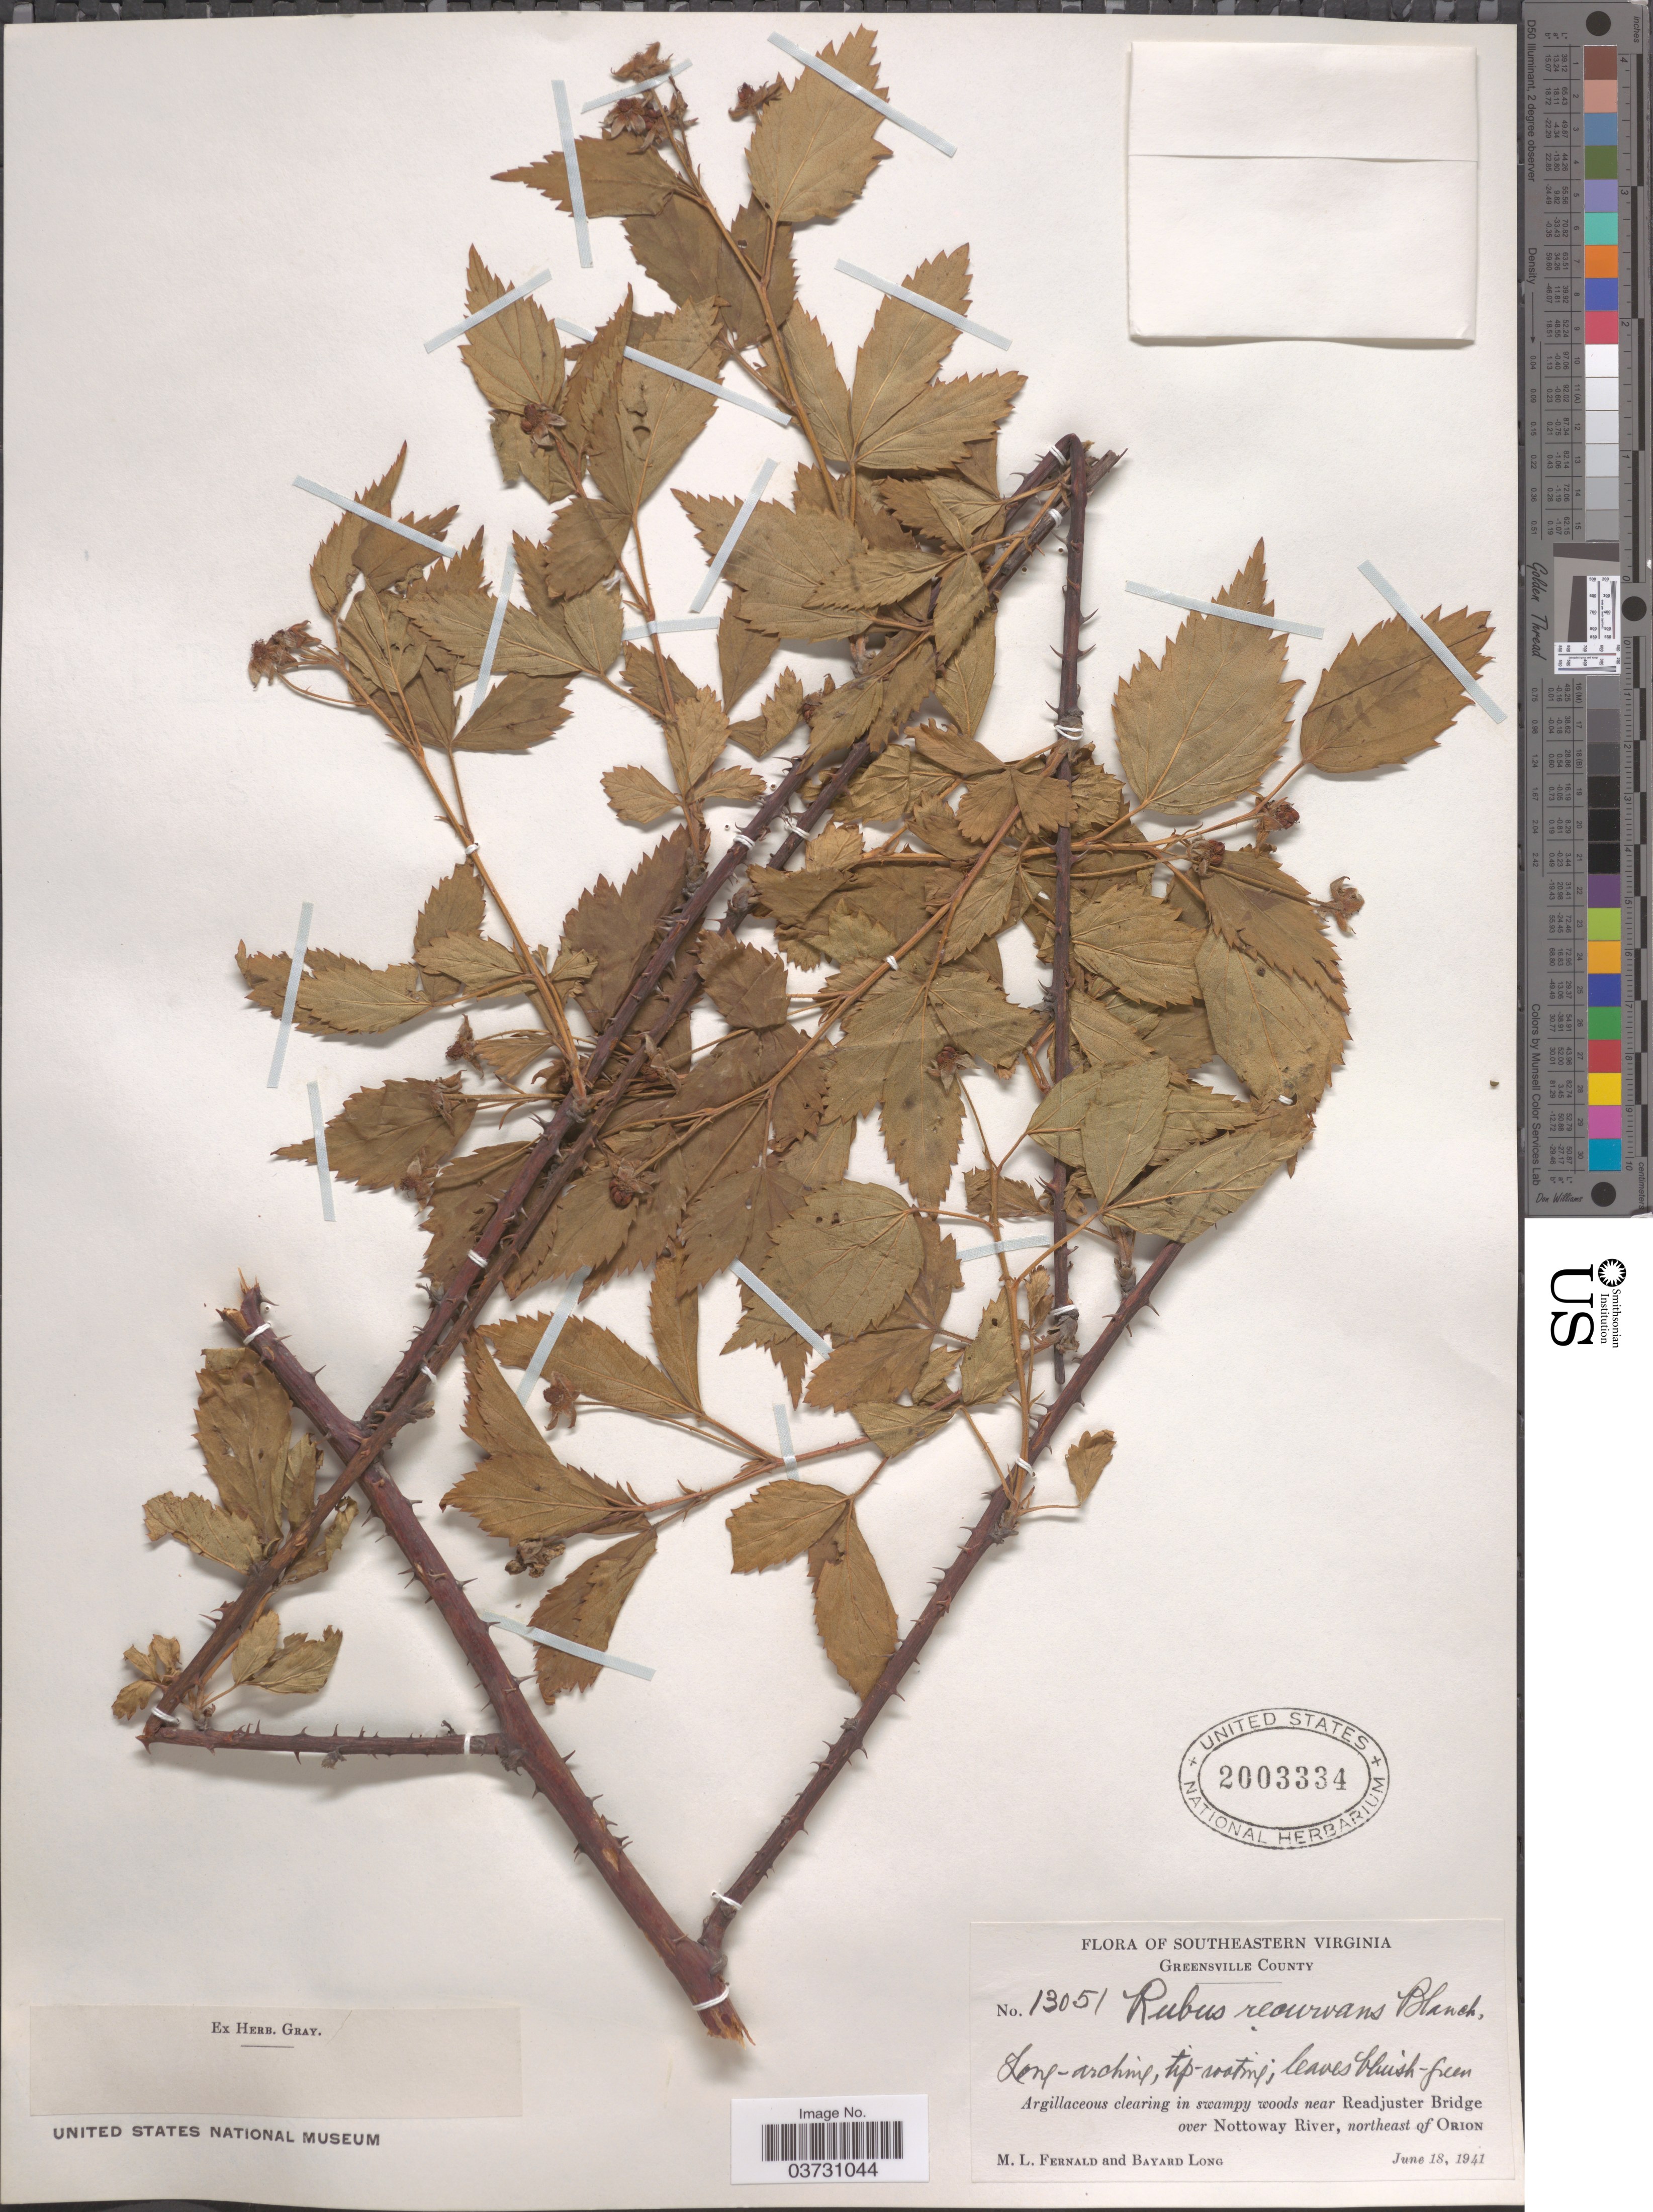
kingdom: Plantae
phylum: Tracheophyta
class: Magnoliopsida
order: Rosales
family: Rosaceae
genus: Rubus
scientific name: Rubus recurvans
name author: Blanch.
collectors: M. L. Fernald & B. Long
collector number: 13051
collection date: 1941-06-18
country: United States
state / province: Virginia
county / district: Greensville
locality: Southeastern Virginia. Greenville County. Argillaceous clearing in swampy woods near Readjuster Bridge over Nottoway River, northeast of Orion.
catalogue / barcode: US 2003334